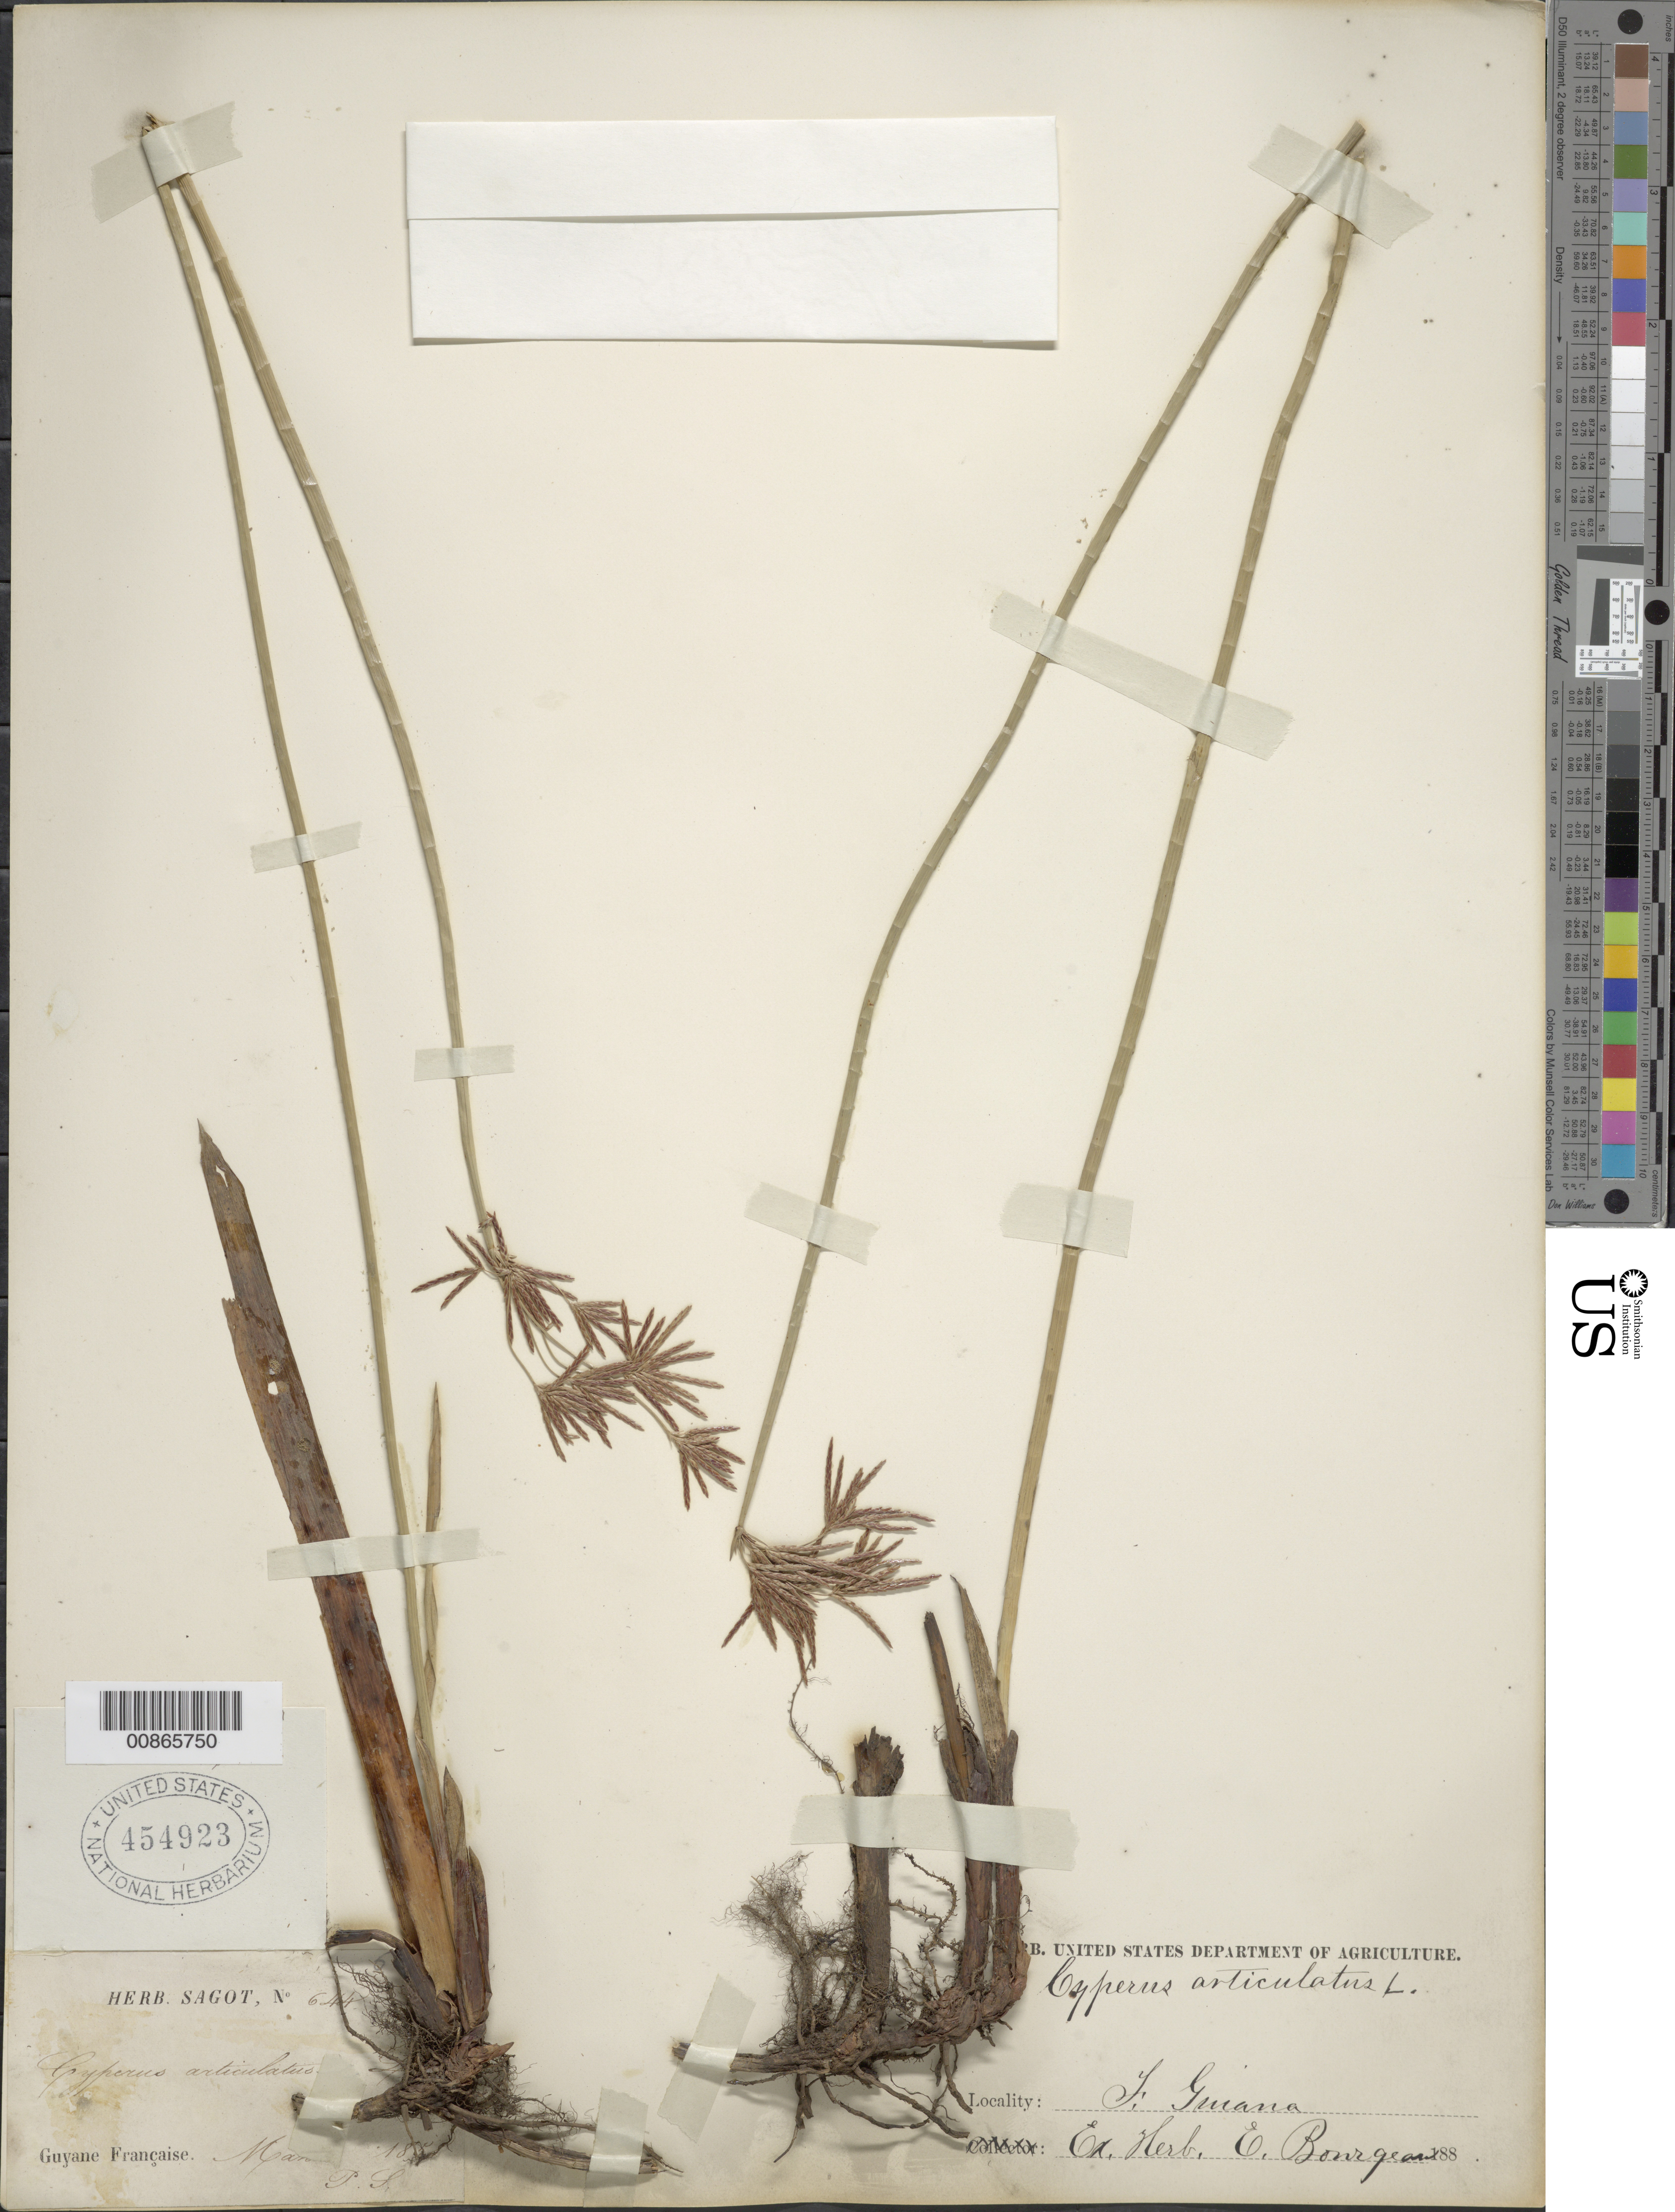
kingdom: Plantae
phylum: Tracheophyta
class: Liliopsida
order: Poales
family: Cyperaceae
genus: Cyperus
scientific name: Cyperus articulatus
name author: L.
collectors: P. A. Sagot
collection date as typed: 1858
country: French Guiana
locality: Mana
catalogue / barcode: US 454923